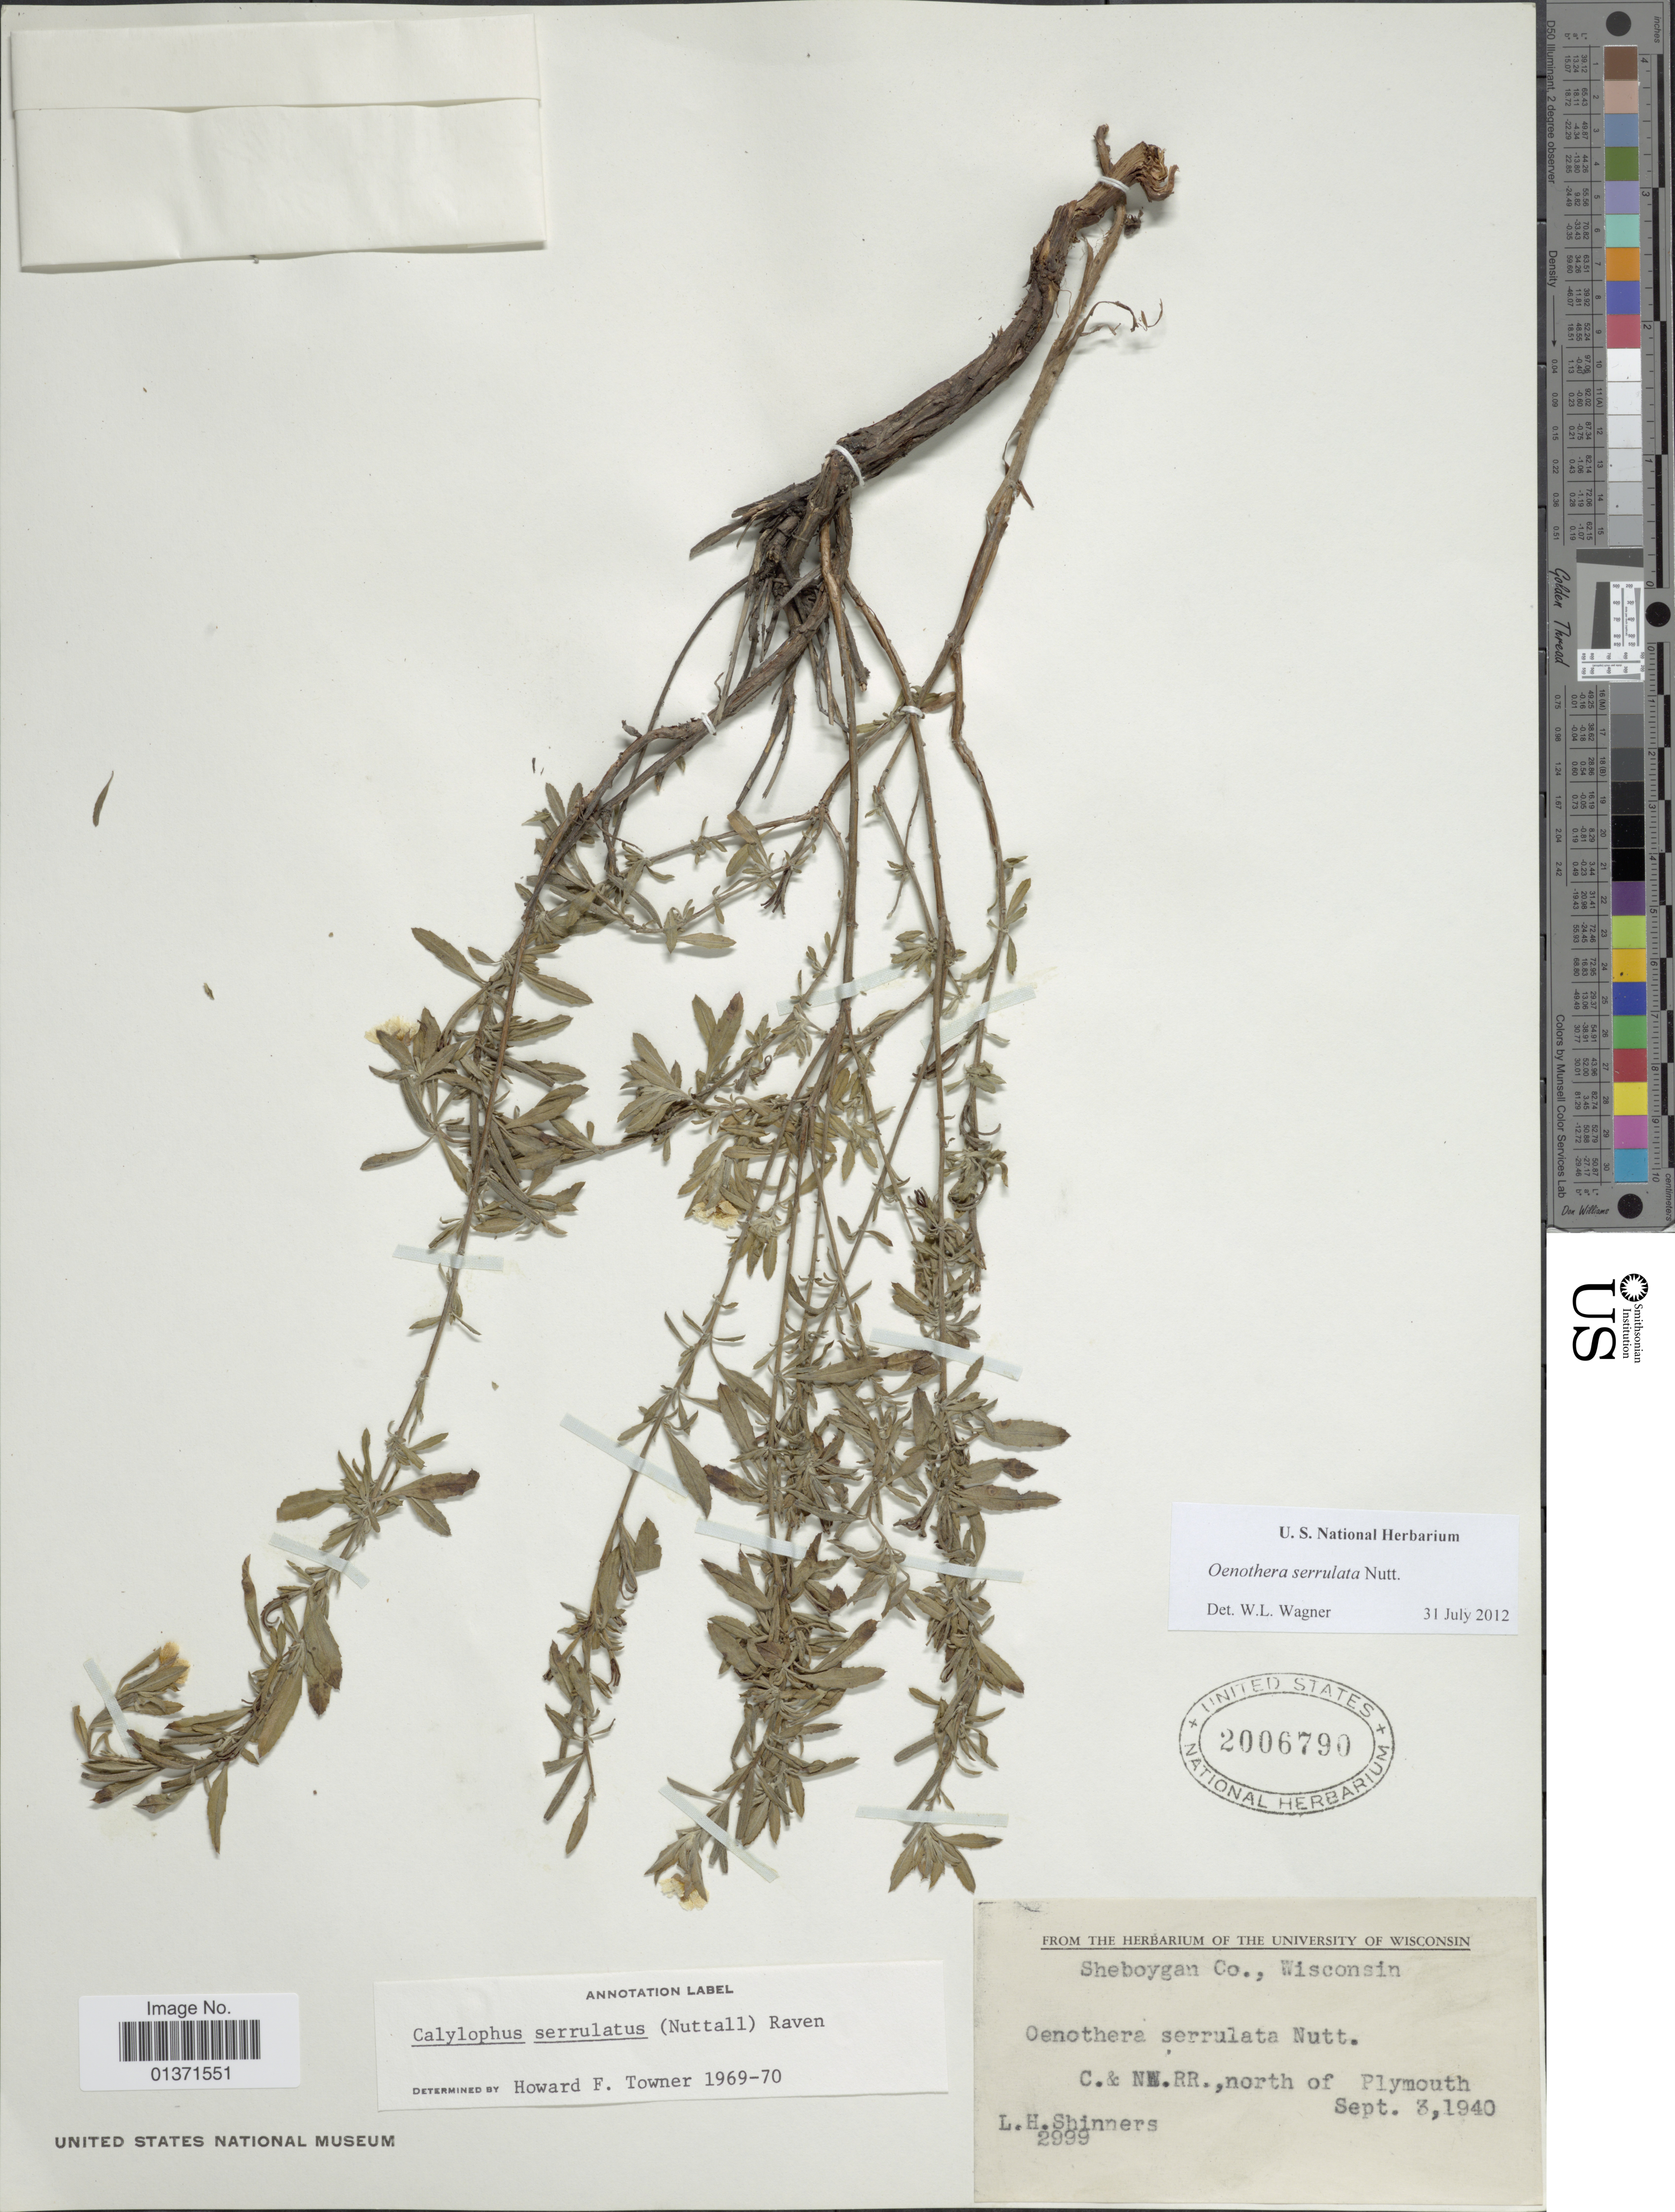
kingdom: Plantae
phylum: Tracheophyta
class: Magnoliopsida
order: Myrtales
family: Onagraceae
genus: Oenothera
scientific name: Oenothera serrulata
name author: Nutt.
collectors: L. H. Shinners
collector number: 2999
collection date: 1940-09-03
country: United States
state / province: Wisconsin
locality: Sheboygan Co., C. & NW. RR., north of Plymouth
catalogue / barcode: US 2006790